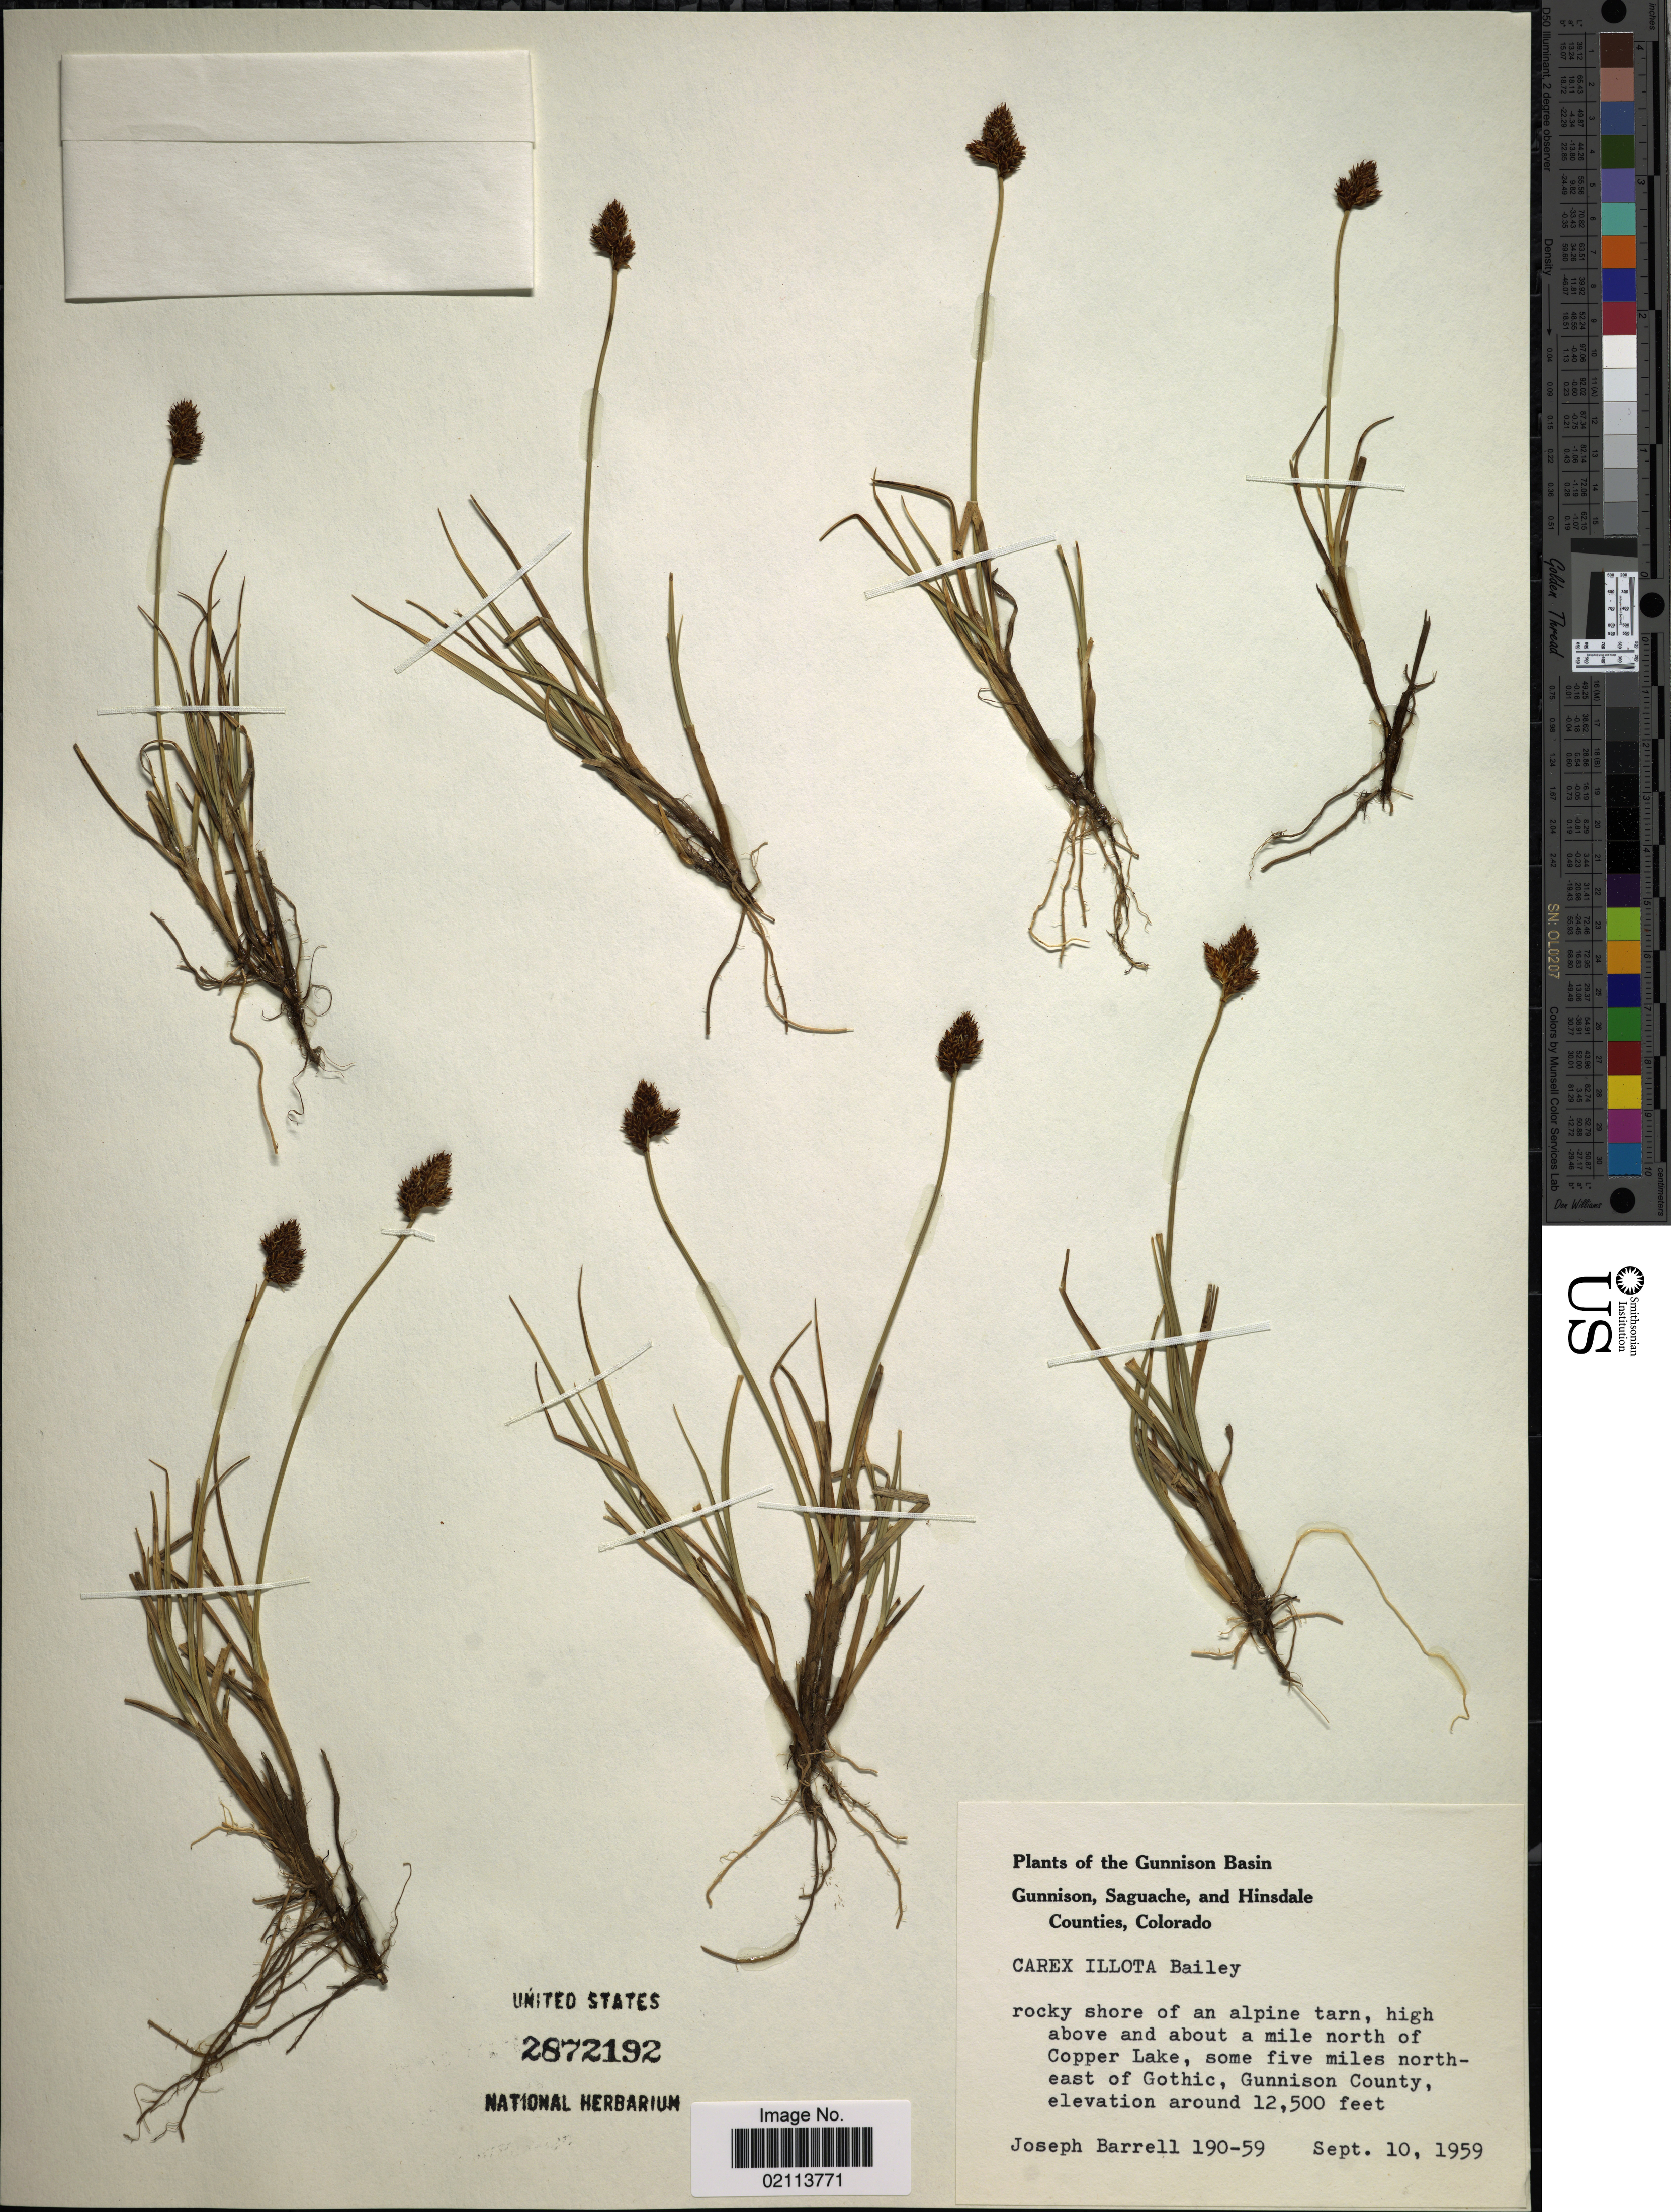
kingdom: Plantae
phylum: Tracheophyta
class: Liliopsida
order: Poales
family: Cyperaceae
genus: Carex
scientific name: Carex illota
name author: L.H. Bailey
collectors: J. Barrell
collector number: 190-59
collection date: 1959-09-10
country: United States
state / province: Colorado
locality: The Gunnison Basin, Gunnison, Saguache, and Hinsdale Counties, Colorado, rocky shore of an alpine tarn, high above and about a mile north of Copper Lake, some five miles northeast of Gothic, Gunnison County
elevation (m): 3810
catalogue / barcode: US 2872192